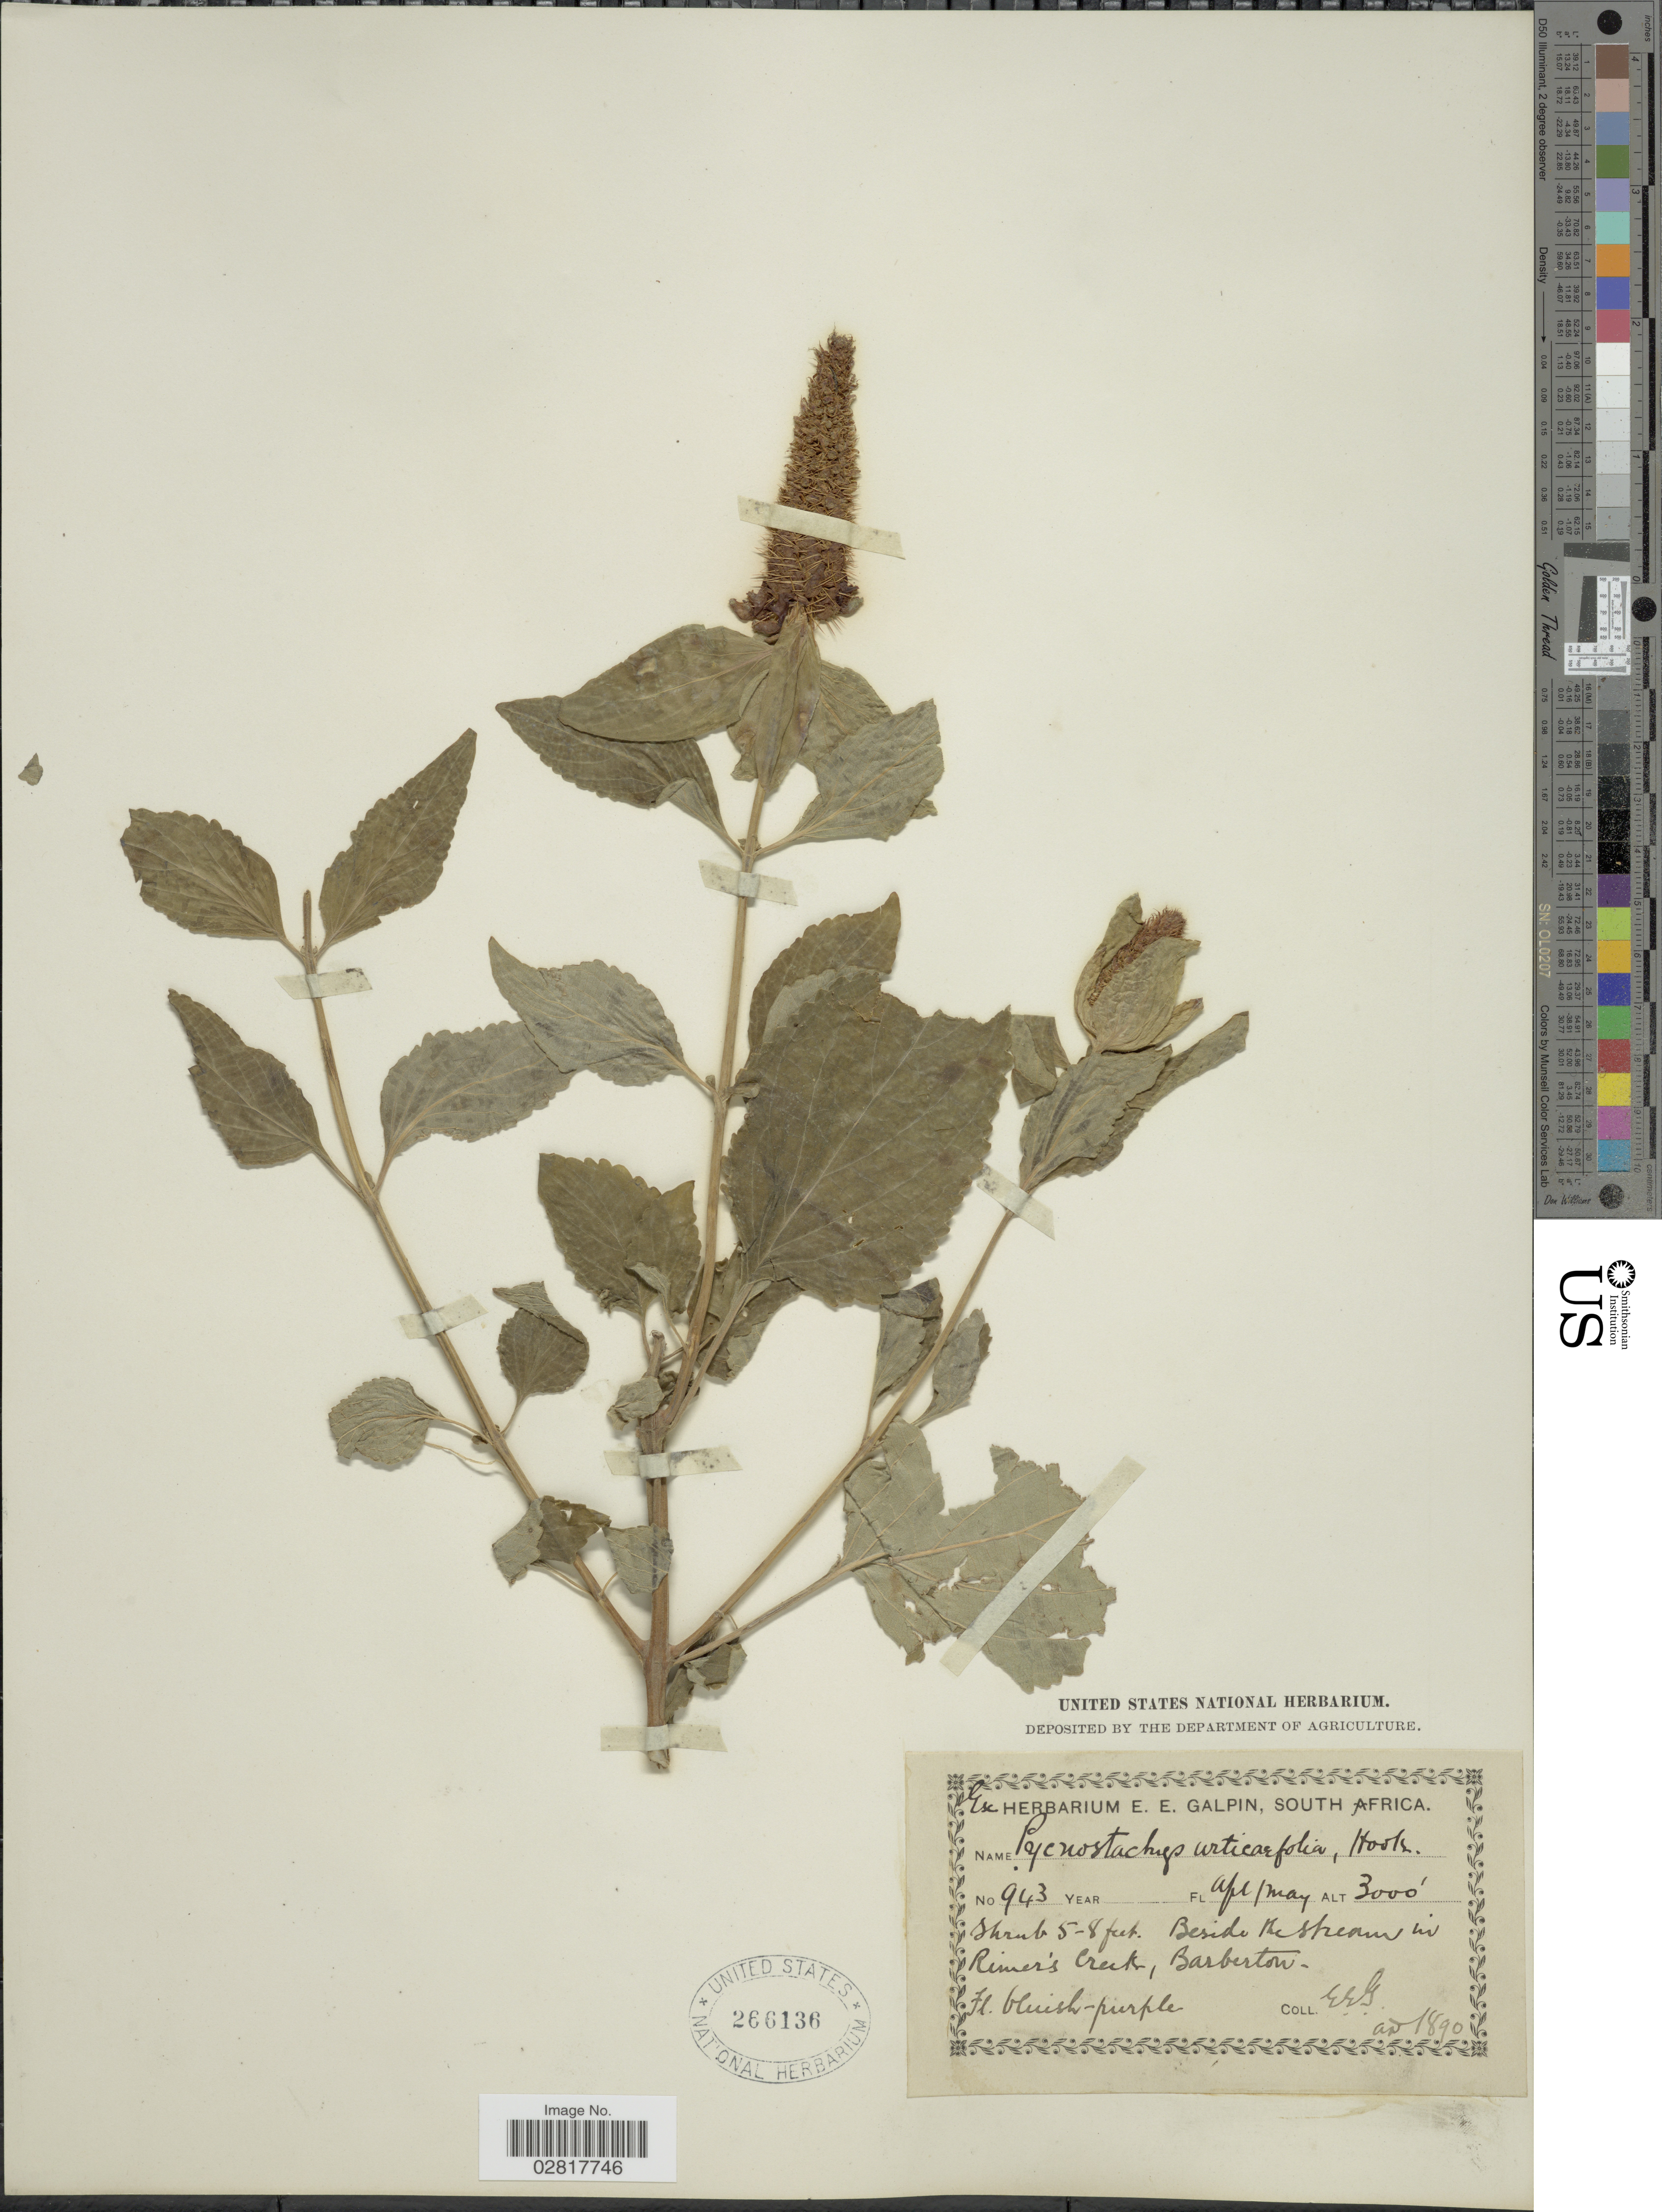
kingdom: Plantae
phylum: Tracheophyta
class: Magnoliopsida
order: Lamiales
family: Lamiaceae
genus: Pycnostachys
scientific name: Pycnostachys urticifolia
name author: Hook.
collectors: E. Galpin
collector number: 943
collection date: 1890-04/1890-05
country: South Africa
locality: Beside the stream, in Rimer's Creek, Barberton.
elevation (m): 914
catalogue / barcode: US 266136